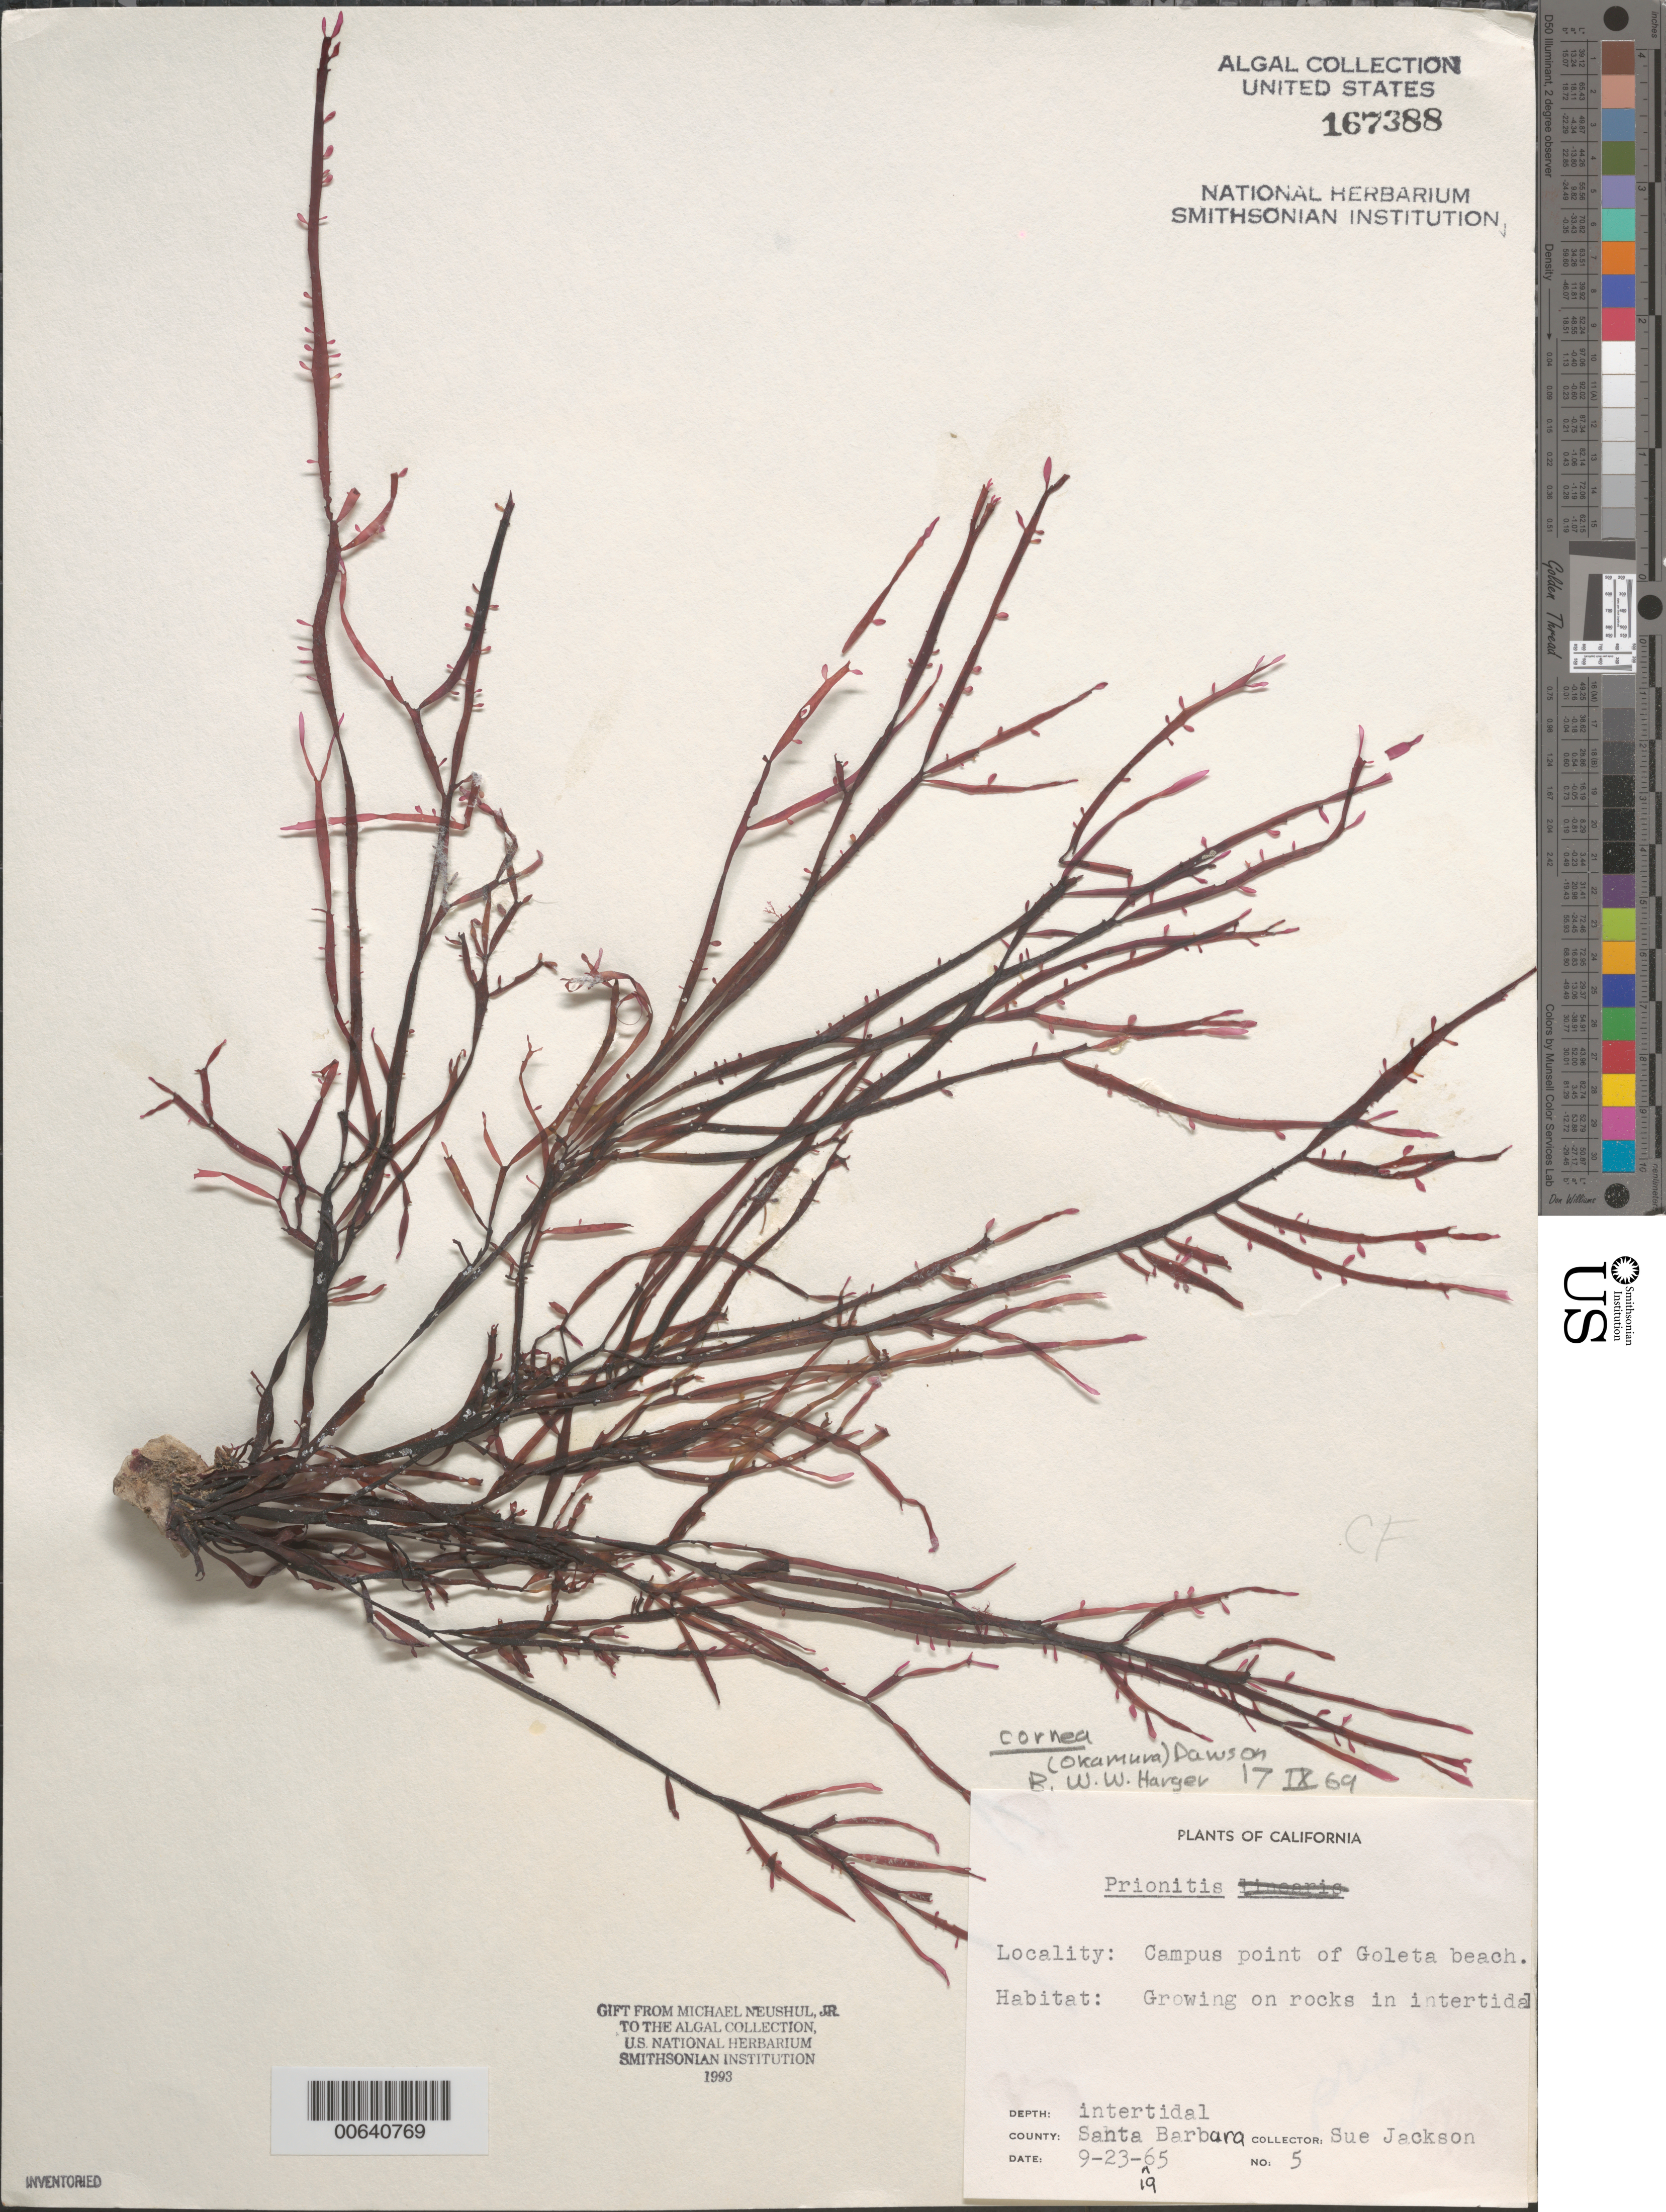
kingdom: Plantae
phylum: Rhodophyta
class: Florideophyceae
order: Halymeniales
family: Halymeniaceae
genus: Grateloupia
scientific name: Grateloupia cornea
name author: Okamura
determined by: Algae name updating Project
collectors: S. Jackson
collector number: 5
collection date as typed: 23 Sep 1965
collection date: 1965-09-23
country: United States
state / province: California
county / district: Santa Barbara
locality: Campus Beach, Goleta Beach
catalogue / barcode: US 167388